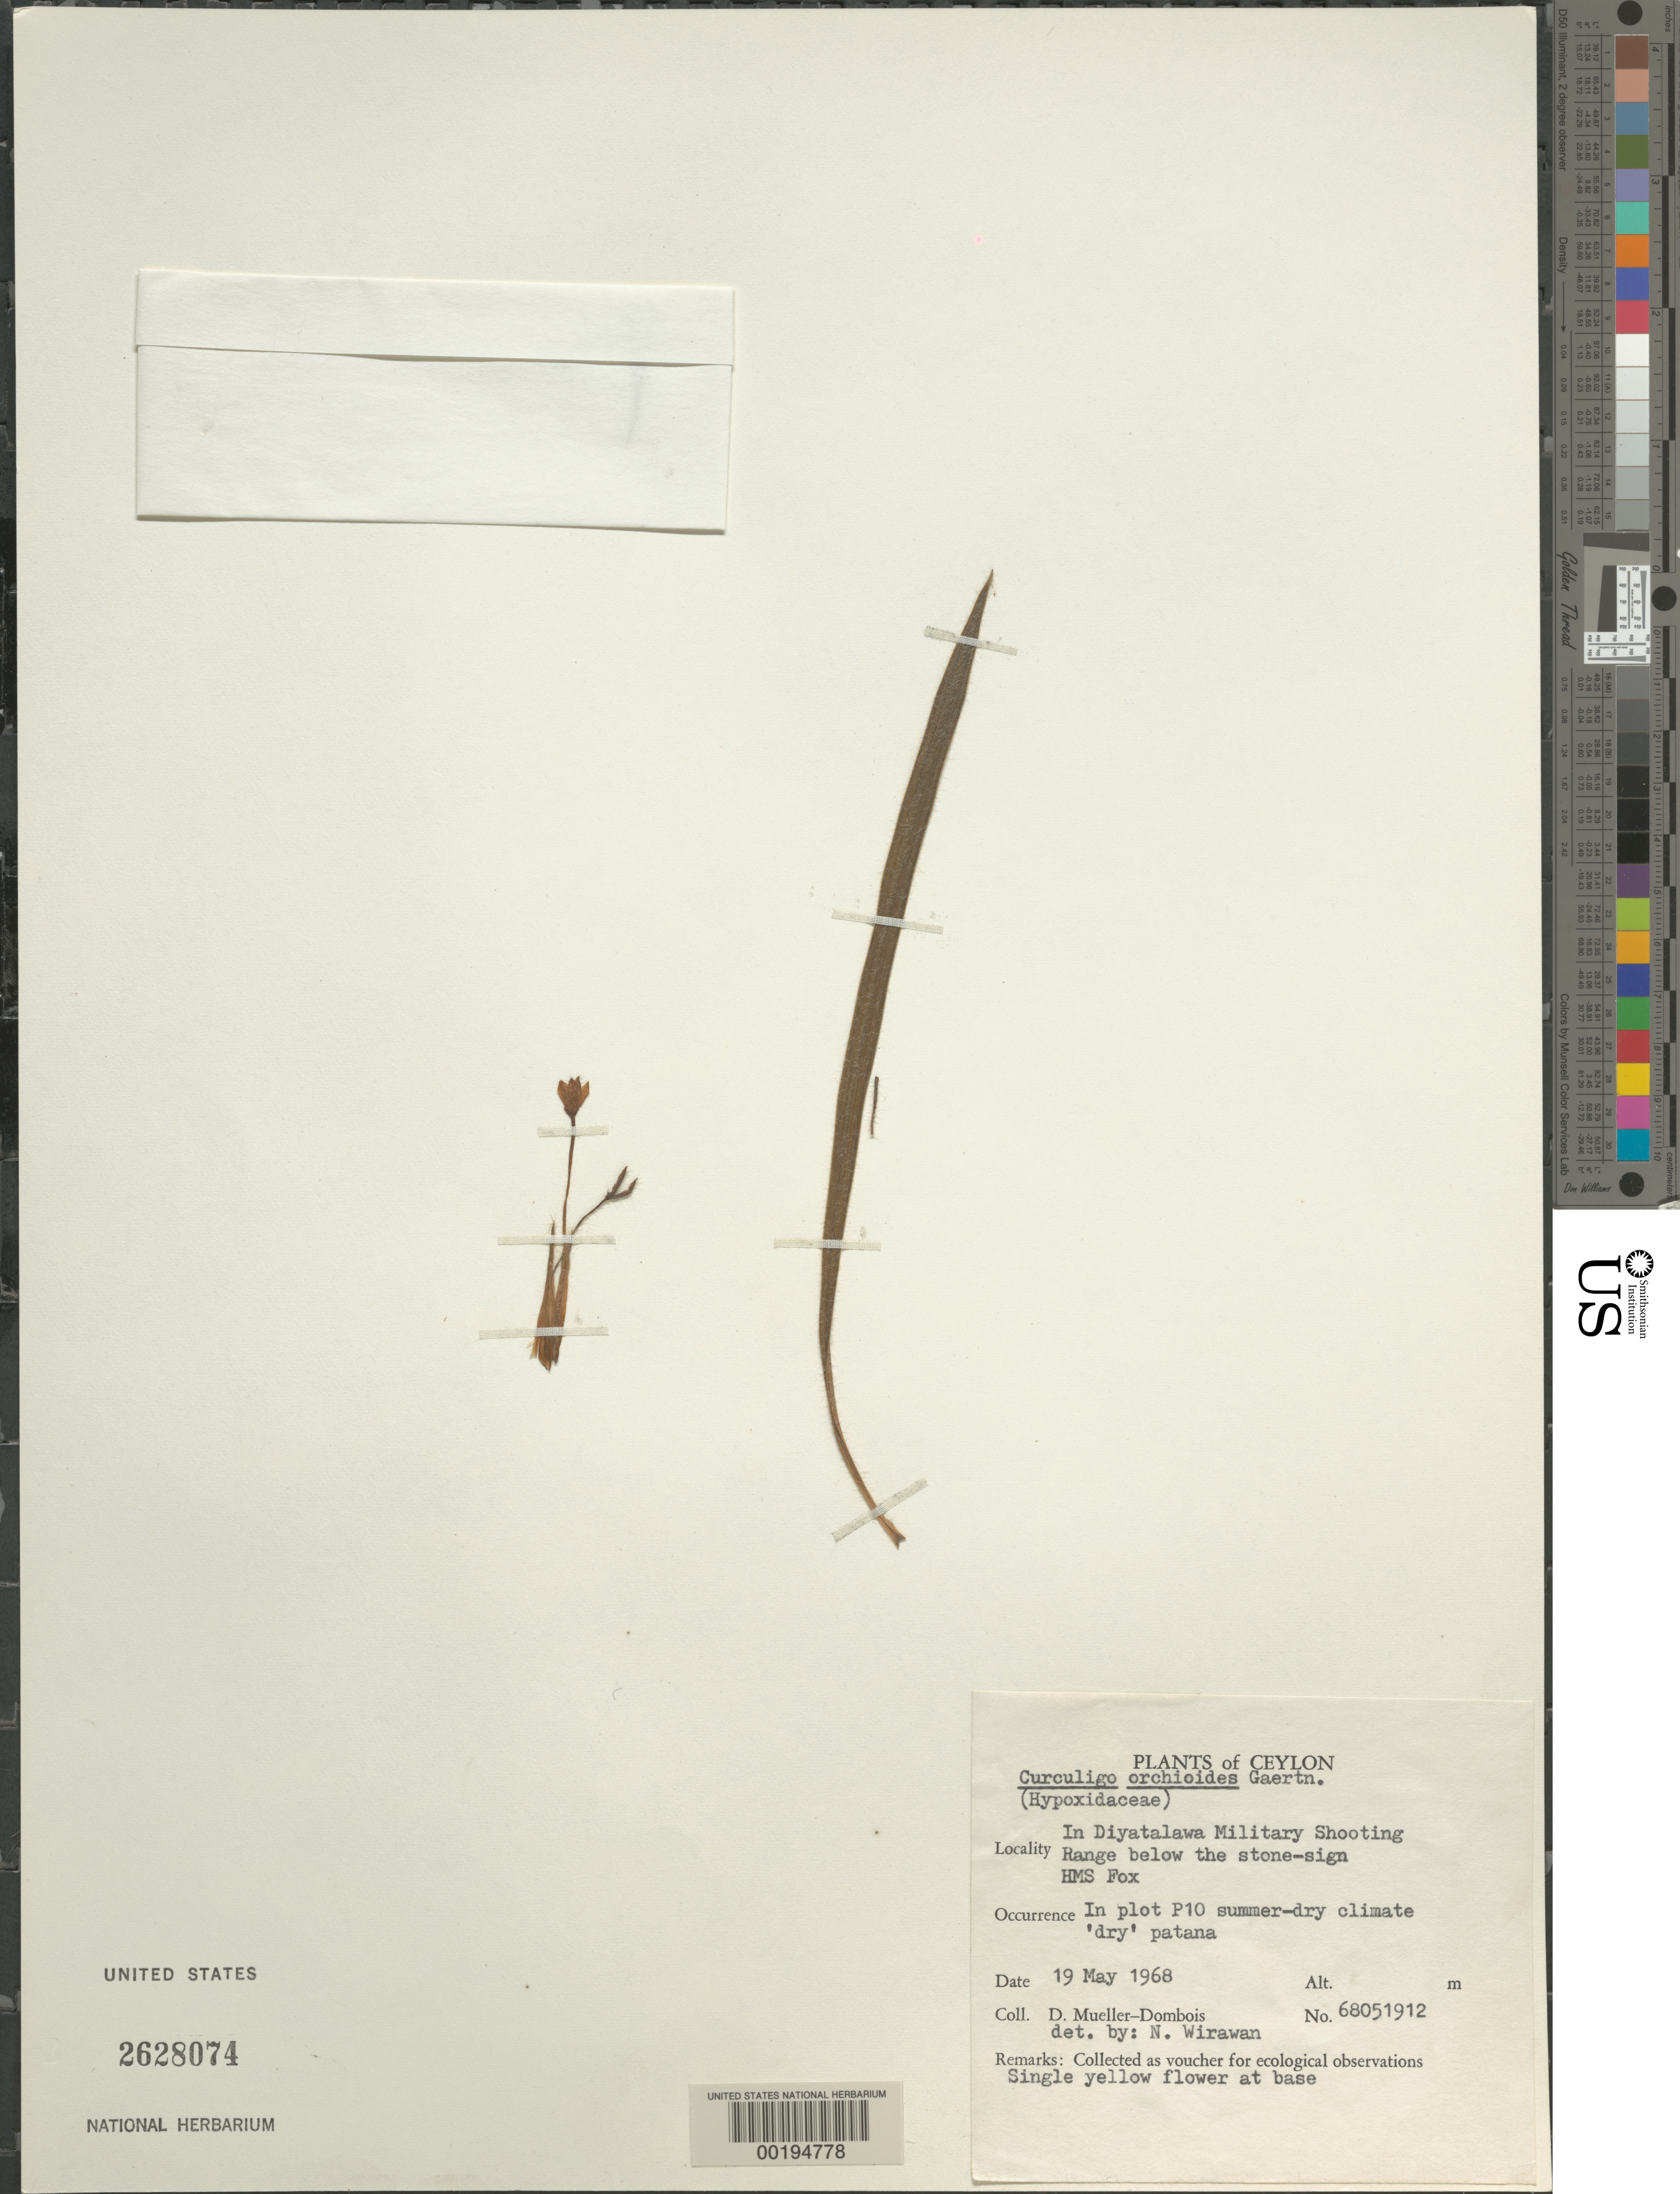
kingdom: Plantae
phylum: Tracheophyta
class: Liliopsida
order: Asparagales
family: Hypoxidaceae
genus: Curculigo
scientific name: Curculigo orchioides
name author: Gaertn.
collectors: D. Mueller-Dombois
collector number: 69051912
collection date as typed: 19 May 1968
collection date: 1968-05-19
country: Sri Lanka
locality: In diyatalawa military shooting range below the stone-sign hms fox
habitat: In plot p10 summer-dry climate 'dry' patana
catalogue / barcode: US 2628074